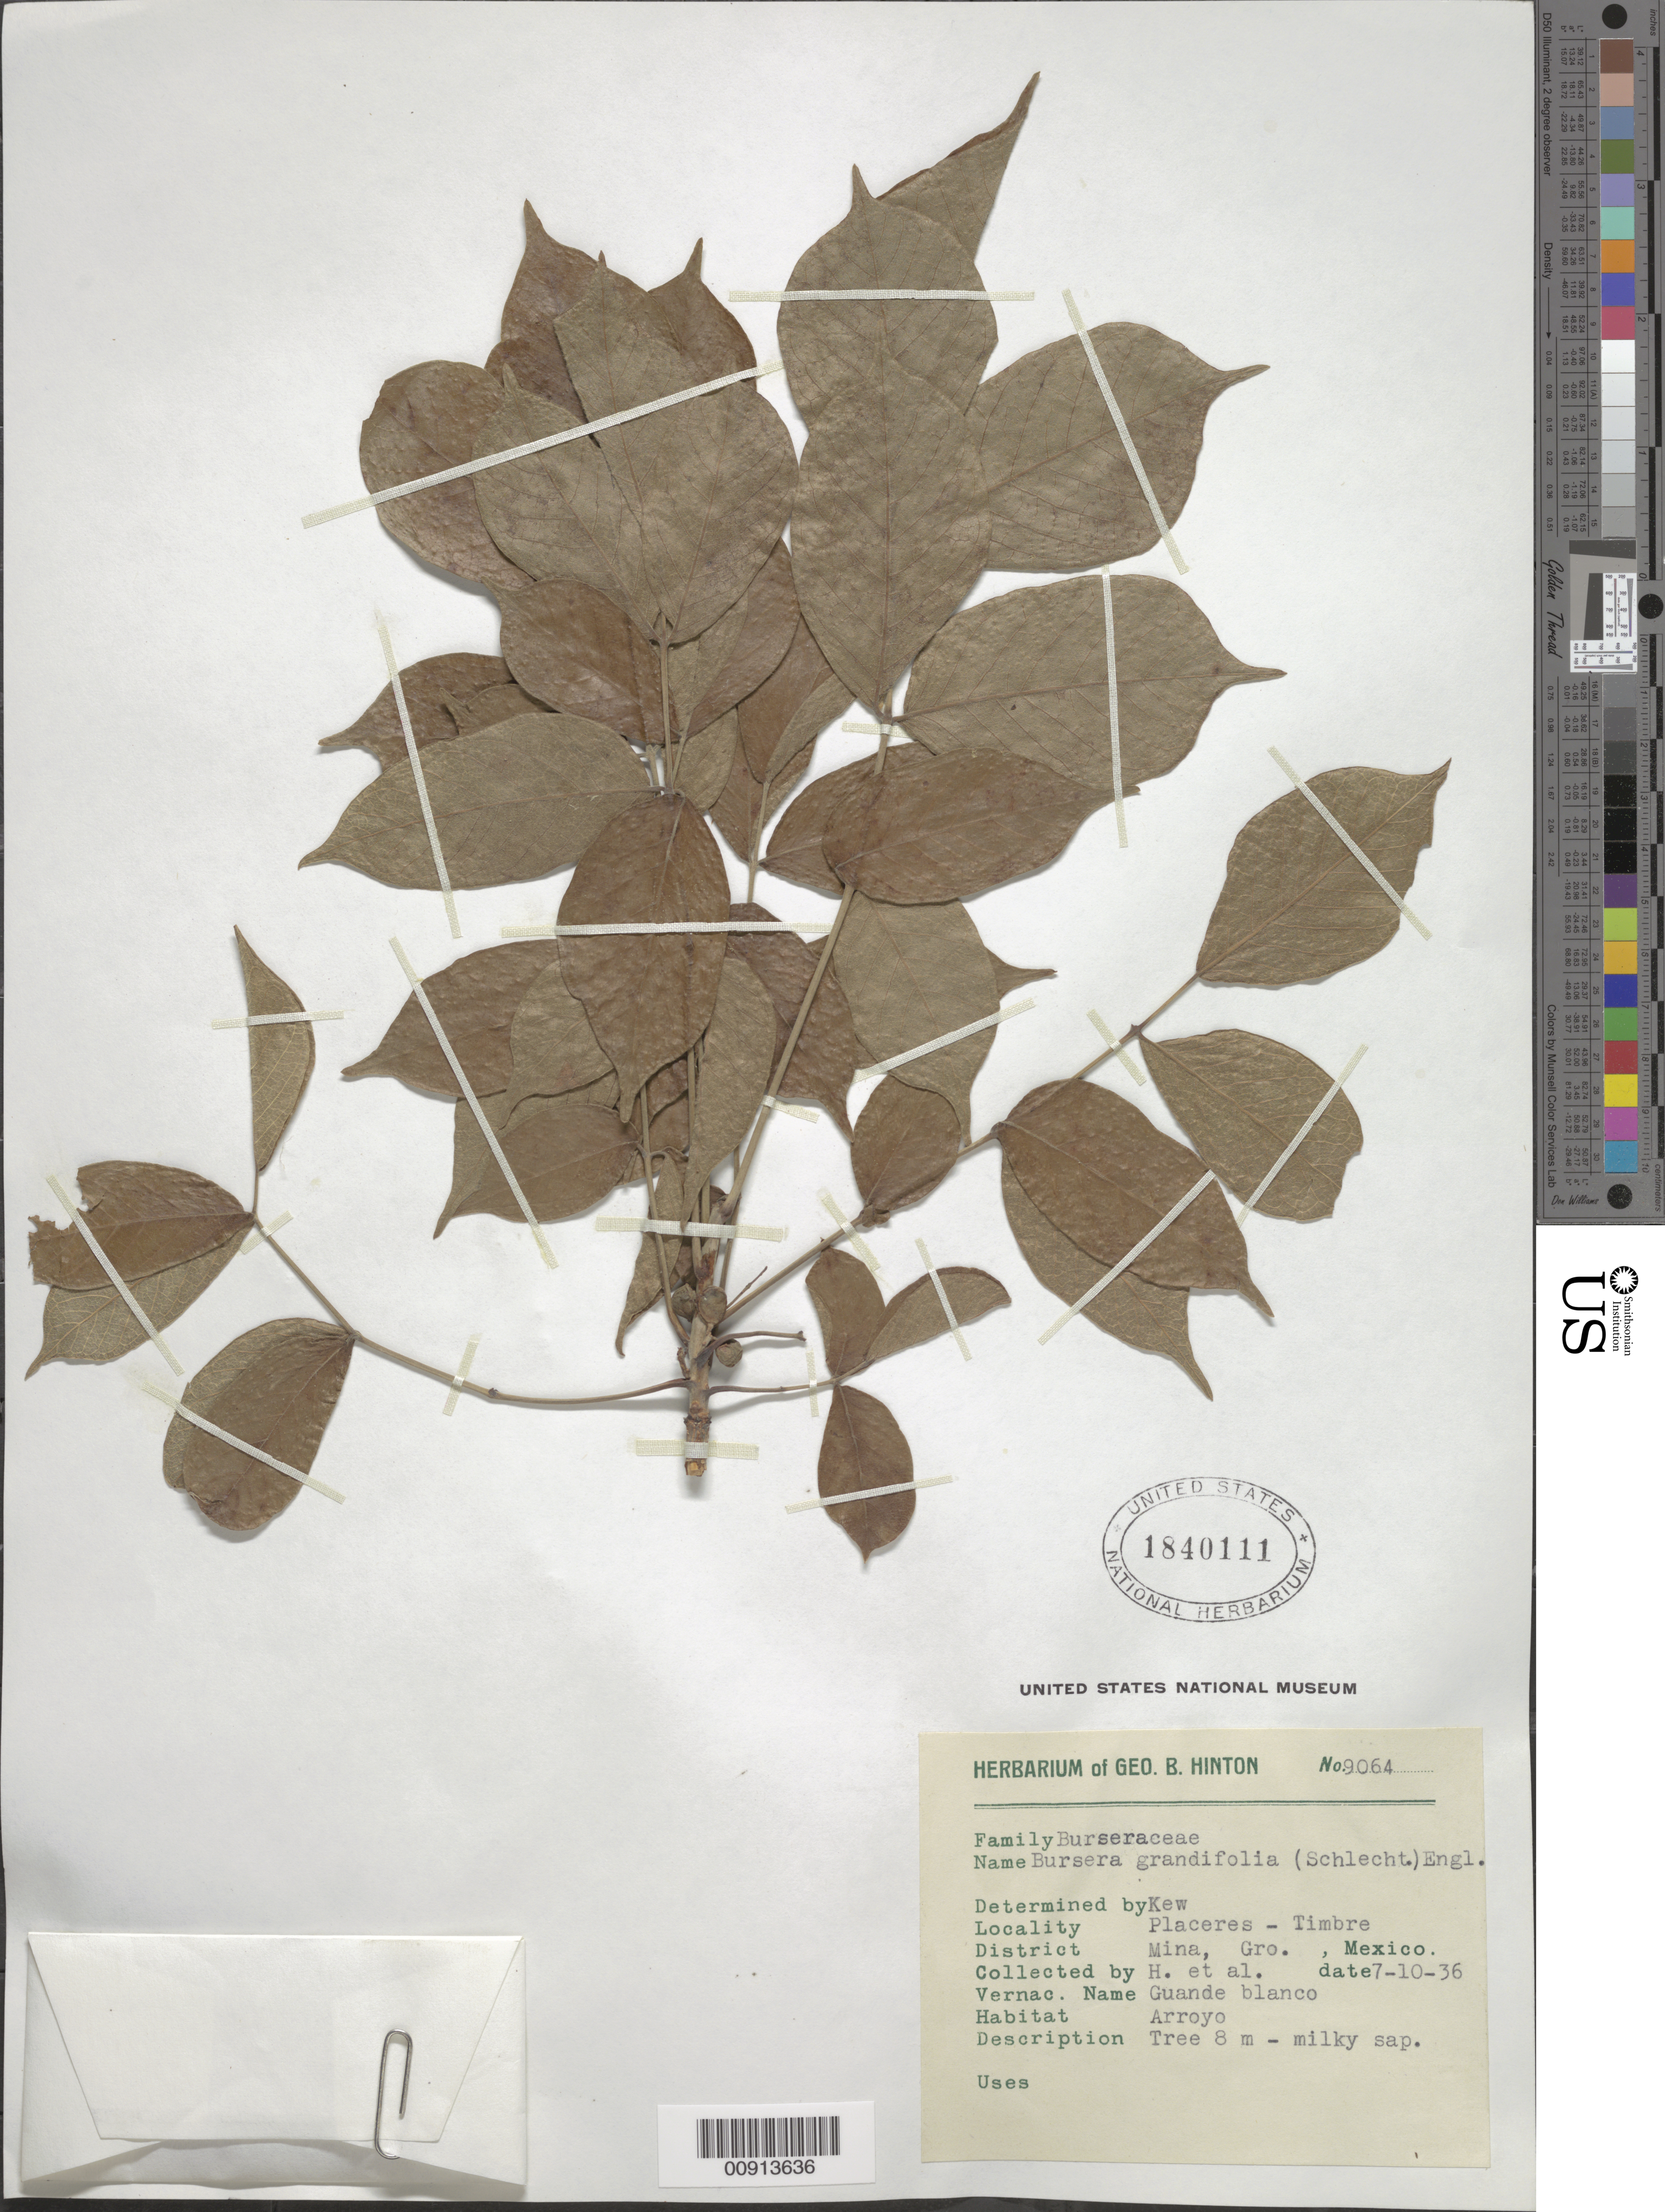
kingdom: Plantae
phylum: Tracheophyta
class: Magnoliopsida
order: Sapindales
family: Burseraceae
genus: Bursera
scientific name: Bursera grandifolia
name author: (Schltdl.) Engl.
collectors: G. B. Hinton & et al.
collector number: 9064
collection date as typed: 10 Jul 1936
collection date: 1936-07-10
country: Mexico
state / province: Guerrero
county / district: Mina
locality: Placeres - Timbre, District Mina, Guerrero.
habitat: Arroyo.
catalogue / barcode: US 1840111